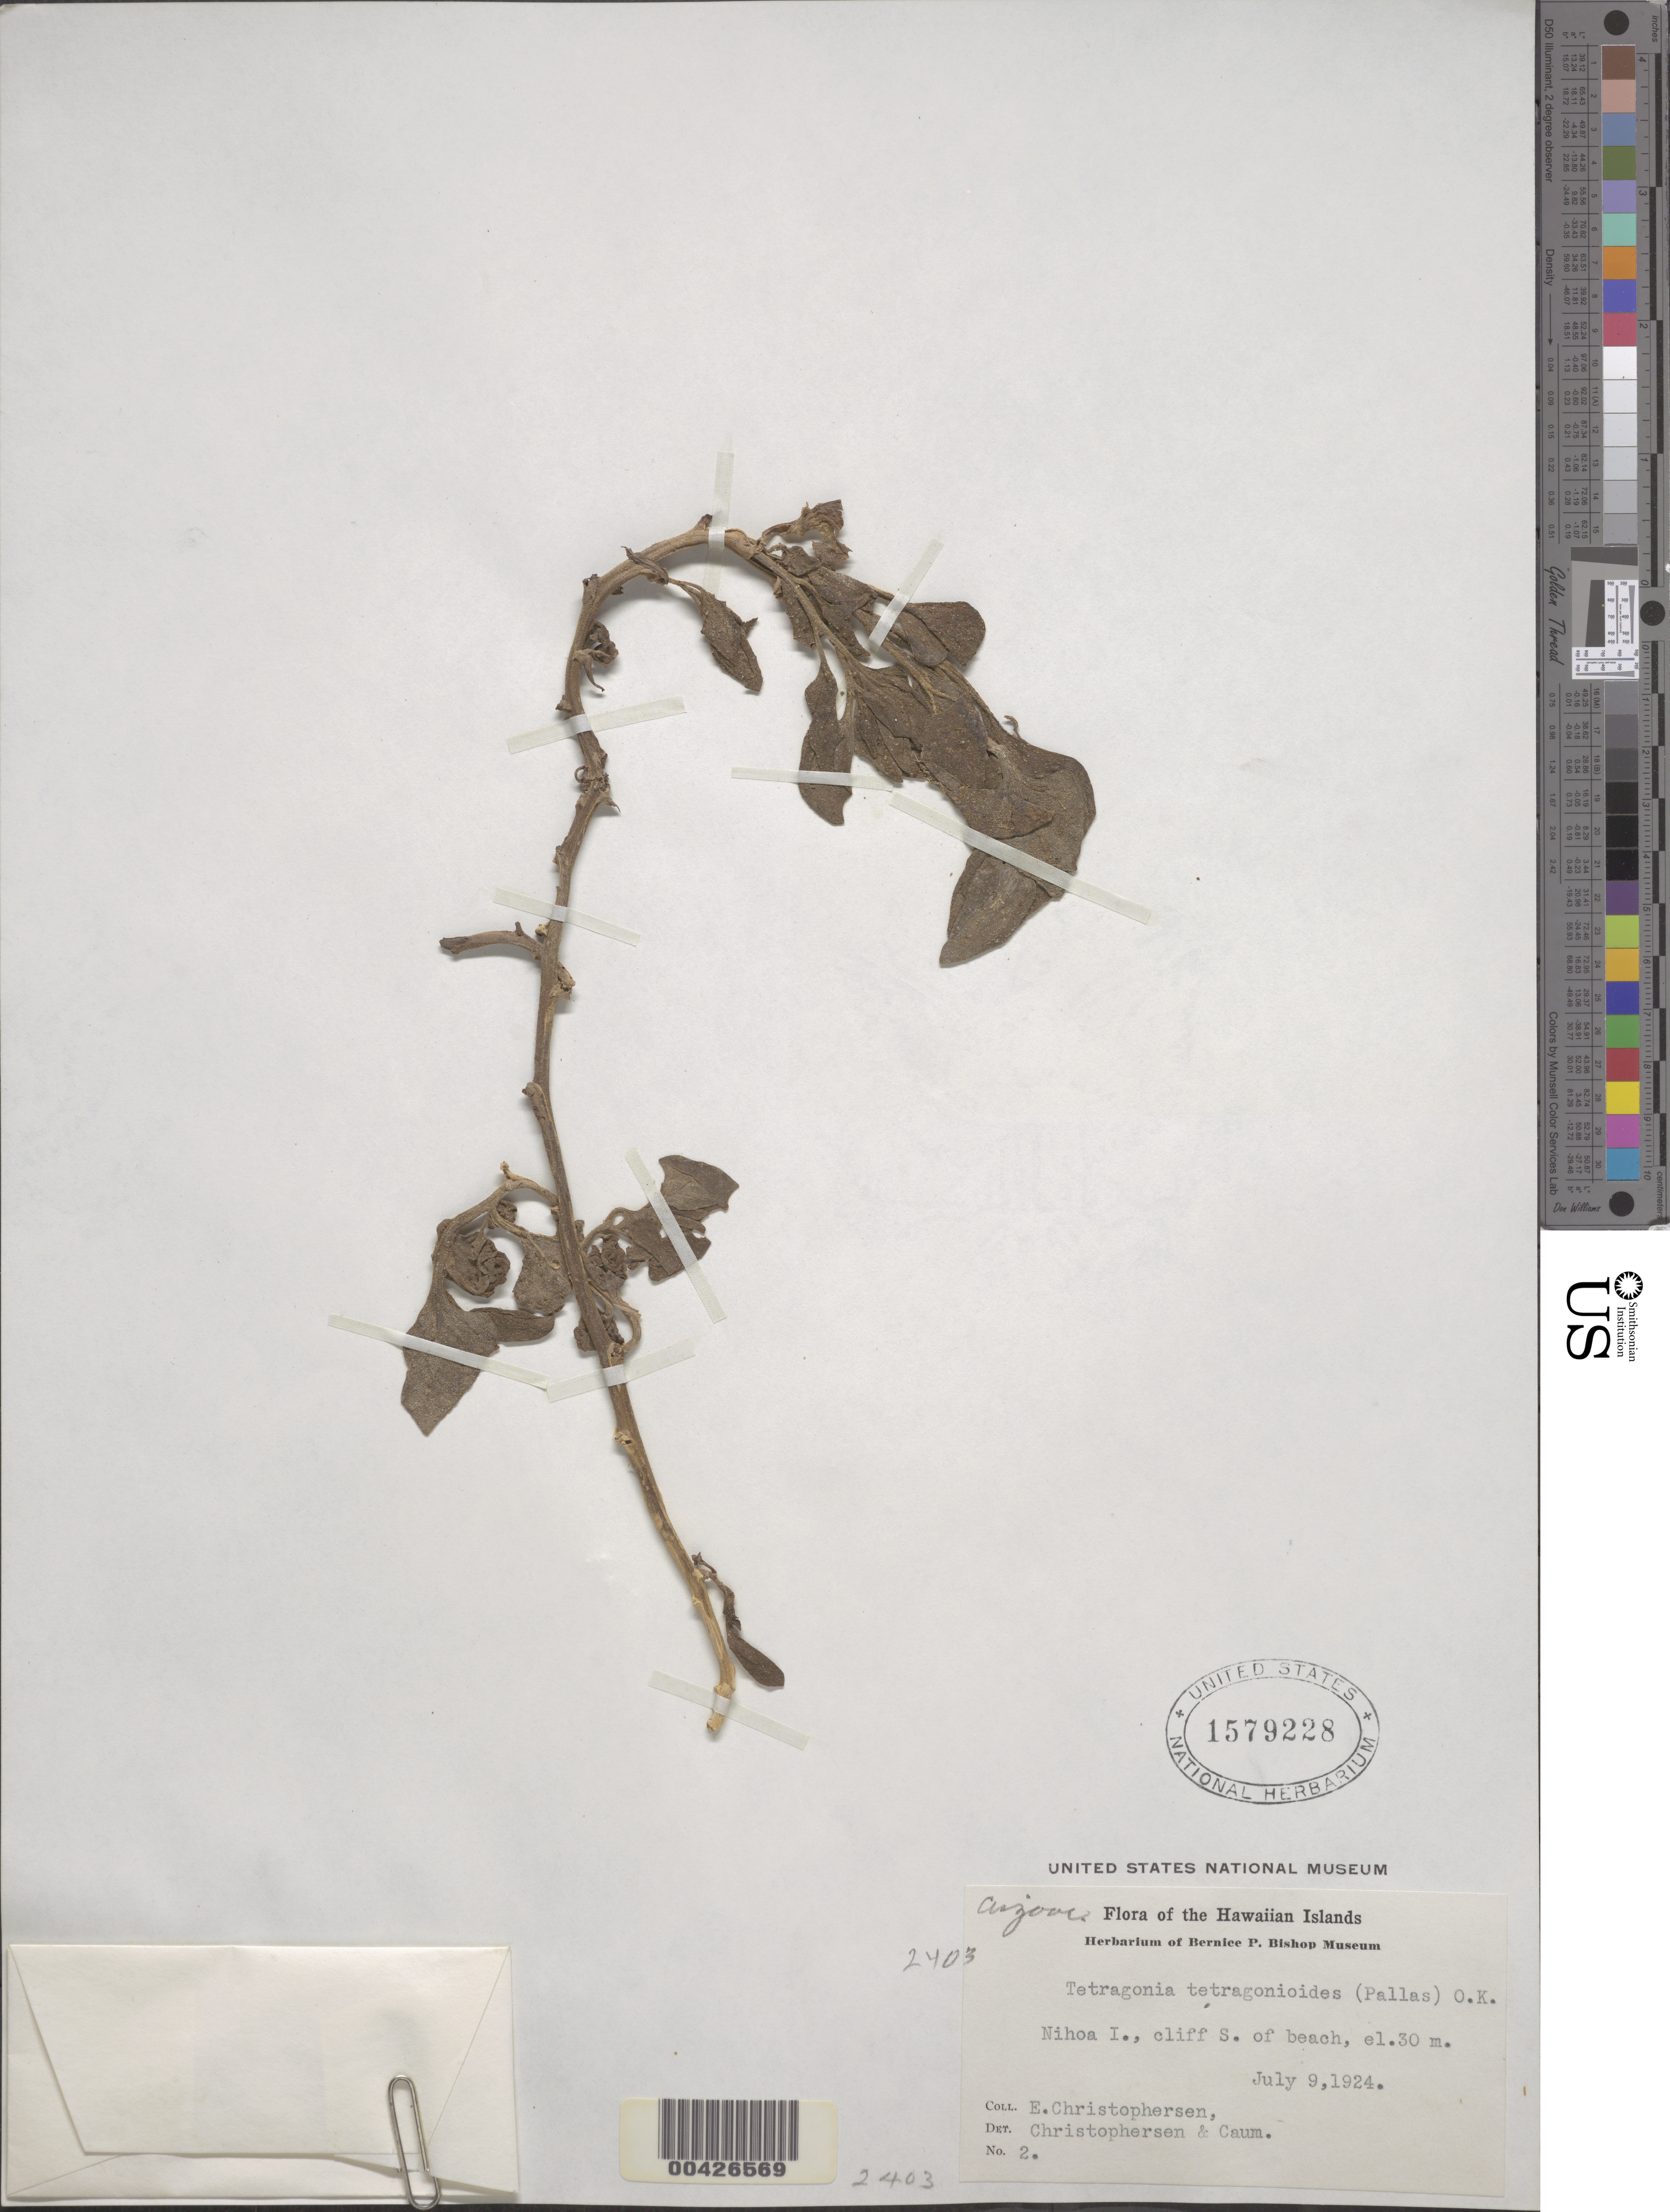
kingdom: Plantae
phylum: Tracheophyta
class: Magnoliopsida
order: Caryophyllales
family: Aizoaceae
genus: Tetragonia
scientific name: Tetragonia tetragonoides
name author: (Pall.) Kuntze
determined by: Christophersen, Erling; Caum, E. L.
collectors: E. Christophersen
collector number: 2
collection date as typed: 9 Jul 1924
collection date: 1924-07-09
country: United States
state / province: Hawaii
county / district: Honolulu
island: Nihoa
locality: Nihoa I. cliff S. of beach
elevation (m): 30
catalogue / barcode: US 1579228